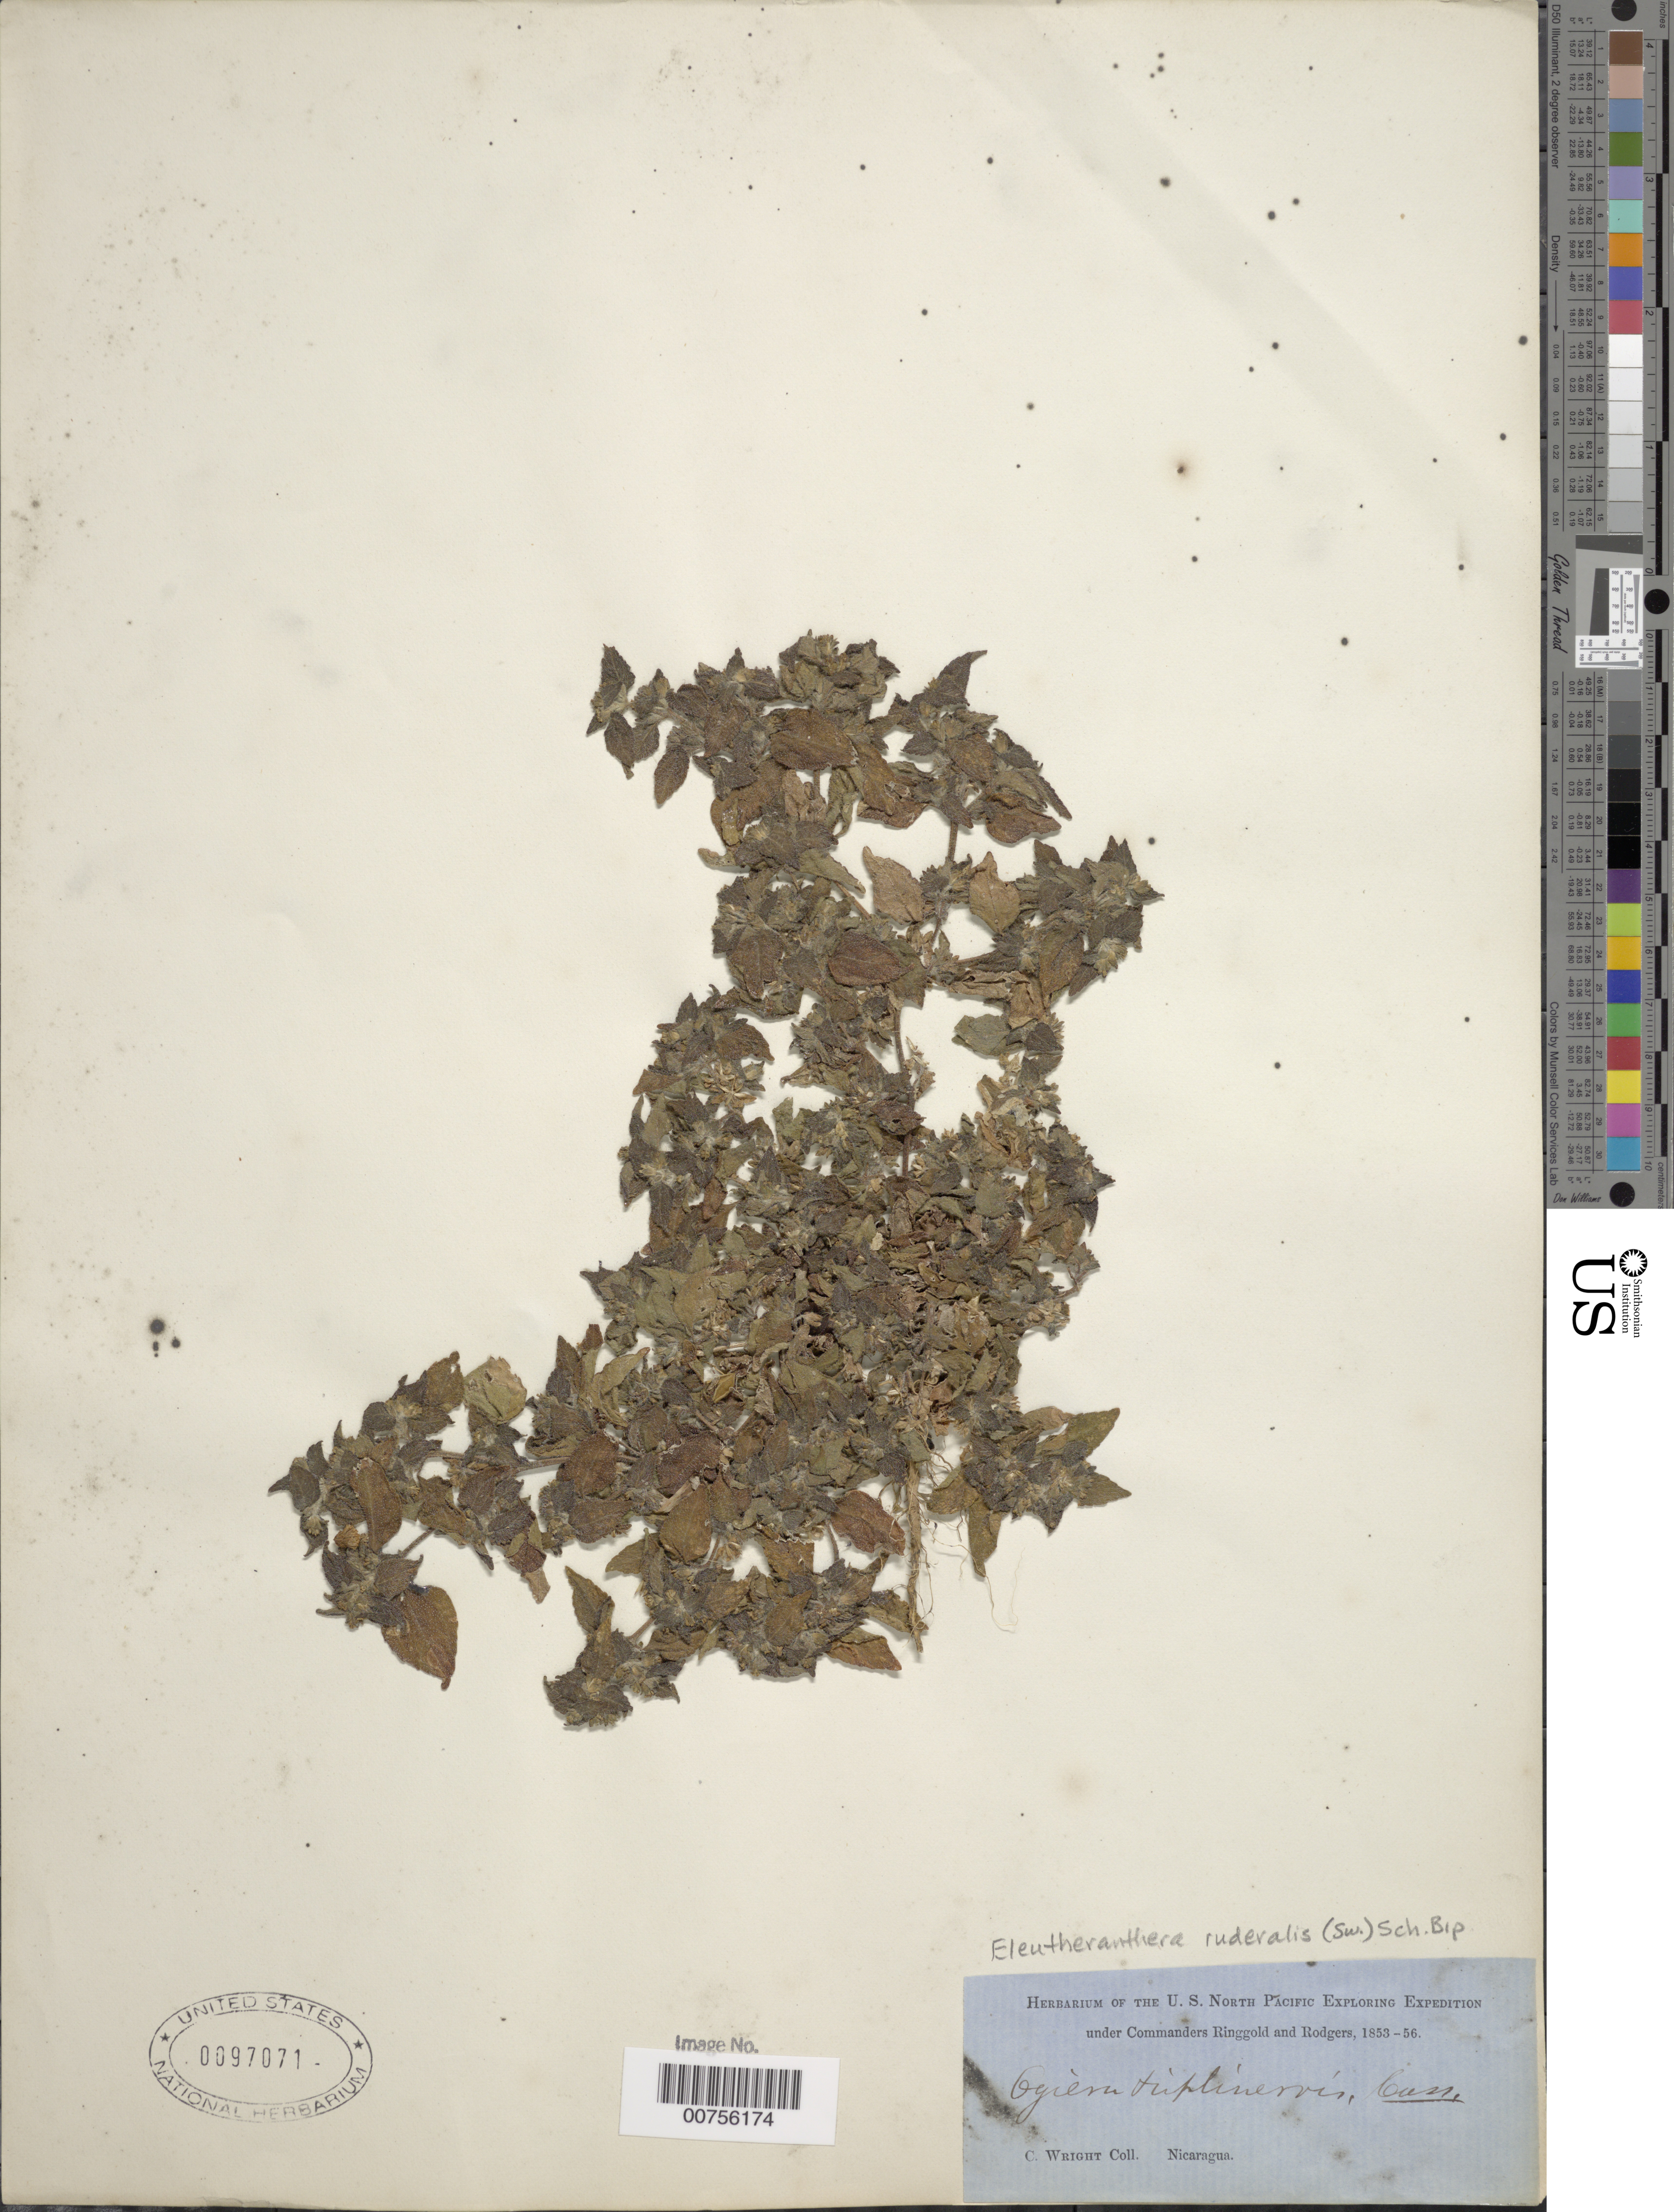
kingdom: Plantae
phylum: Tracheophyta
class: Magnoliopsida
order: Asterales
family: Asteraceae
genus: Eleutheranthera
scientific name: Eleutheranthera ruderalis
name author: (Sw.) Sch. Bip.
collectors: C. Wright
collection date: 1853/1856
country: Nicaragua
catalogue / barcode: US 97071